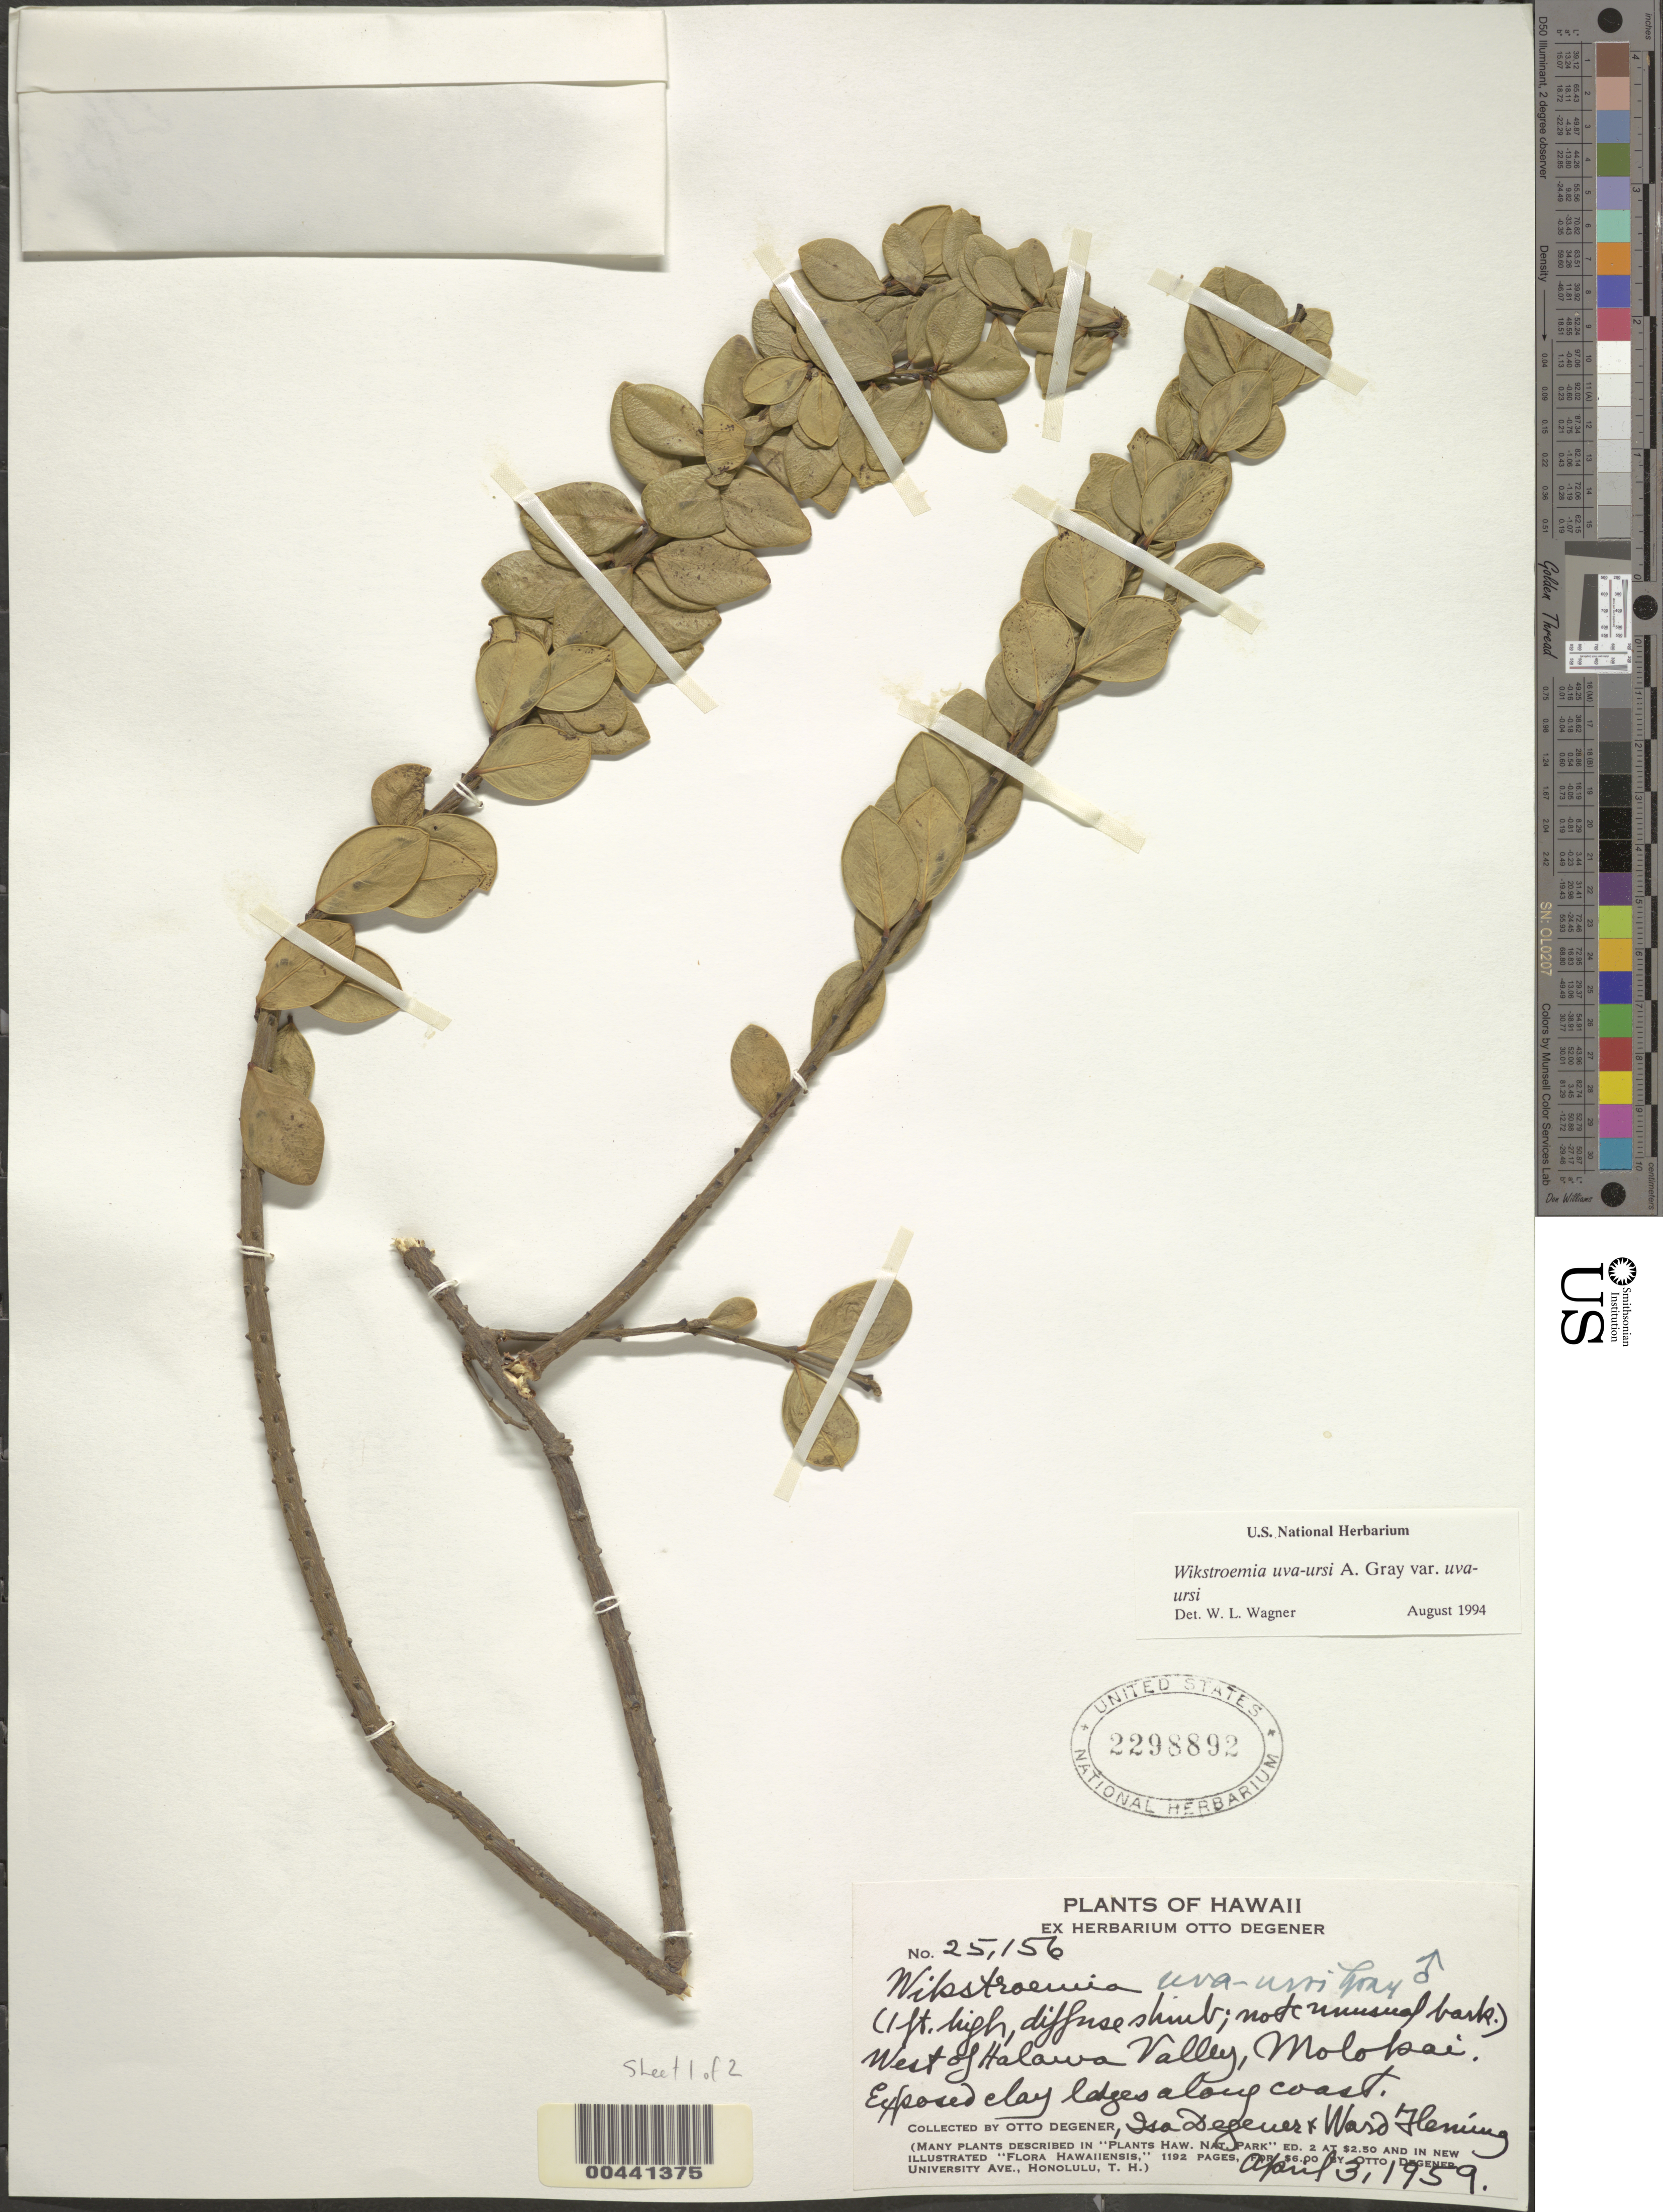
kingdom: Plantae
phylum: Tracheophyta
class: Magnoliopsida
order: Malvales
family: Thymelaeaceae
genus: Wikstroemia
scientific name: Wikstroemia uva-ursi var. uva-ursi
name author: A. Gray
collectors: O. Degener, I. Degener & W. Fleming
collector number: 25156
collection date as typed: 3 Apr 1959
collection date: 1959-04-03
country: United States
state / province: Hawaii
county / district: Maui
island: Moloka'i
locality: West of Halawa Valley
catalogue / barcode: US 2298892